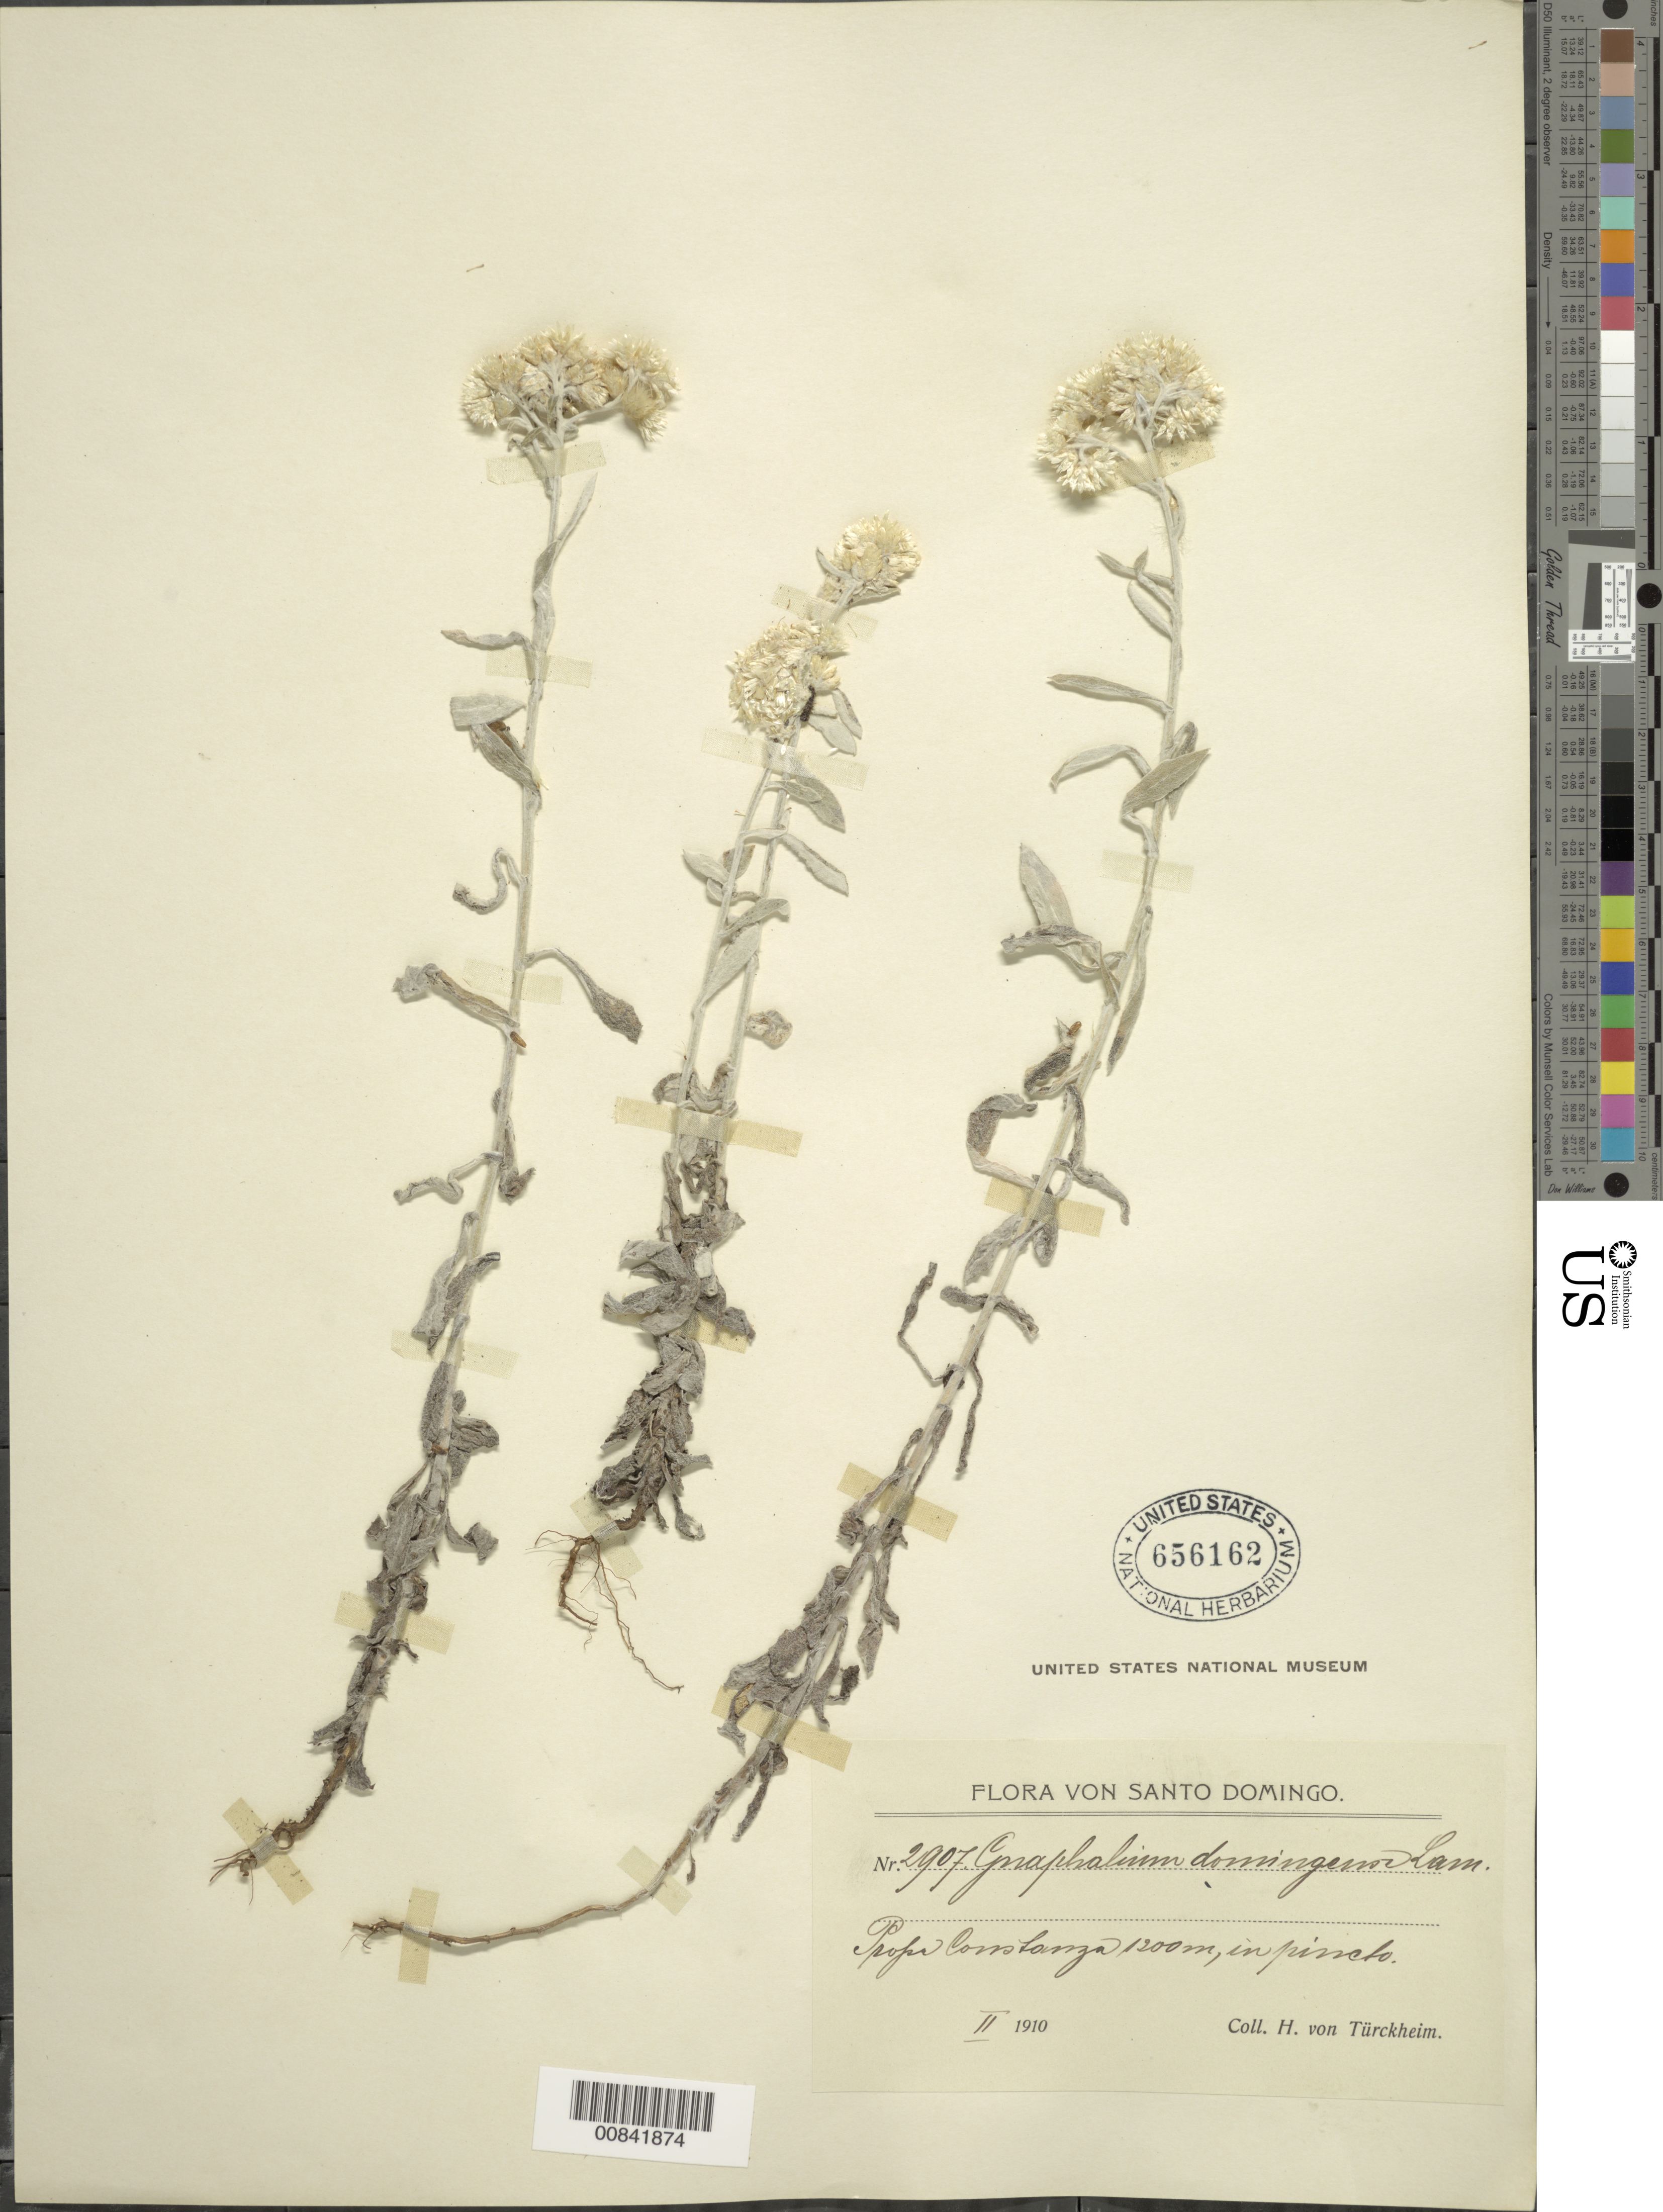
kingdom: Plantae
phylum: Tracheophyta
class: Magnoliopsida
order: Asterales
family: Asteraceae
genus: Pseudognaphalium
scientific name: Pseudognaphalium domingense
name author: (Lam.) Anderb.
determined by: Nesom, Guy L.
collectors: H. von Türckheim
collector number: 2907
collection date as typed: Feb 1910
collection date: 1910-02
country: Dominican Republic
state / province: La Vega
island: Hispaniola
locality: Constanza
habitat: "in pincto"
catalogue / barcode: US 656162